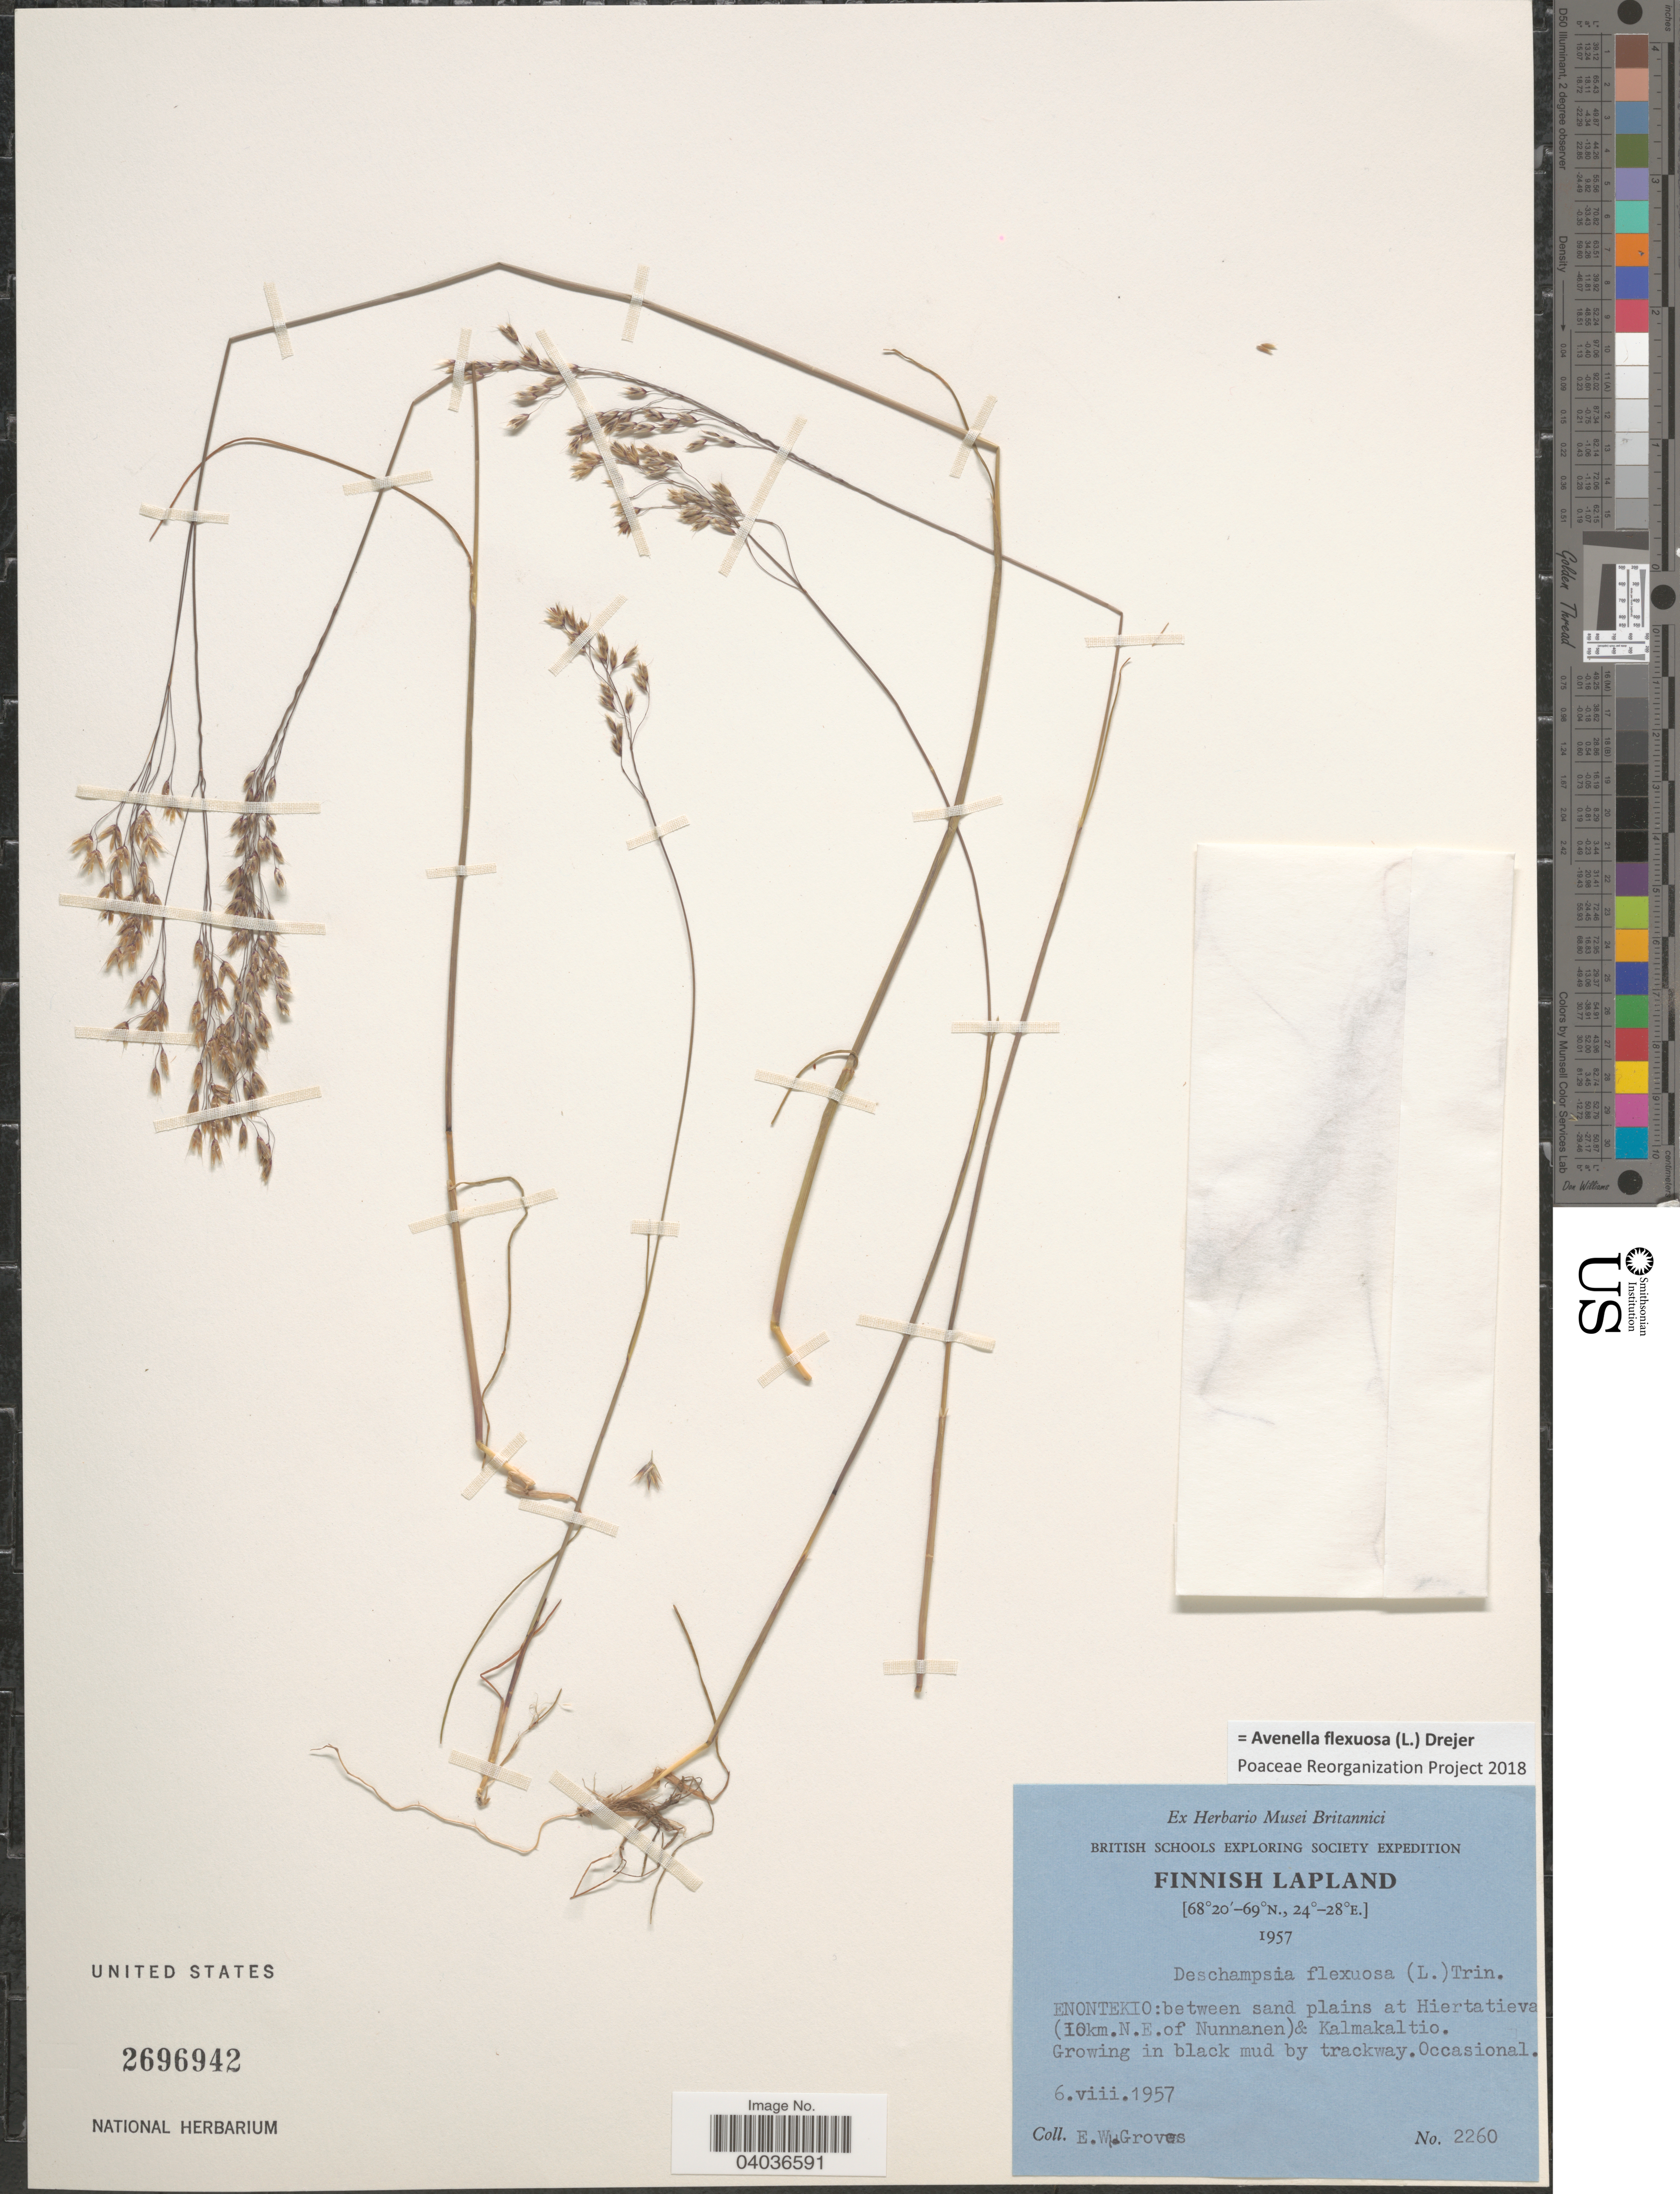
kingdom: Plantae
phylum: Tracheophyta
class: Liliopsida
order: Poales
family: Poaceae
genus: Avenella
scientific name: Avenella flexuosa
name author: (L.) Drejer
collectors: E. Groves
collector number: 2260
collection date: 1957-08-06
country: Finland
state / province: Lappi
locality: Finnish Lapland. Enontekio: between sand plains at Hiertatieva (10km.N.E. of Nunnanen) & Kalmaakaltio.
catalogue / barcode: US 2696942